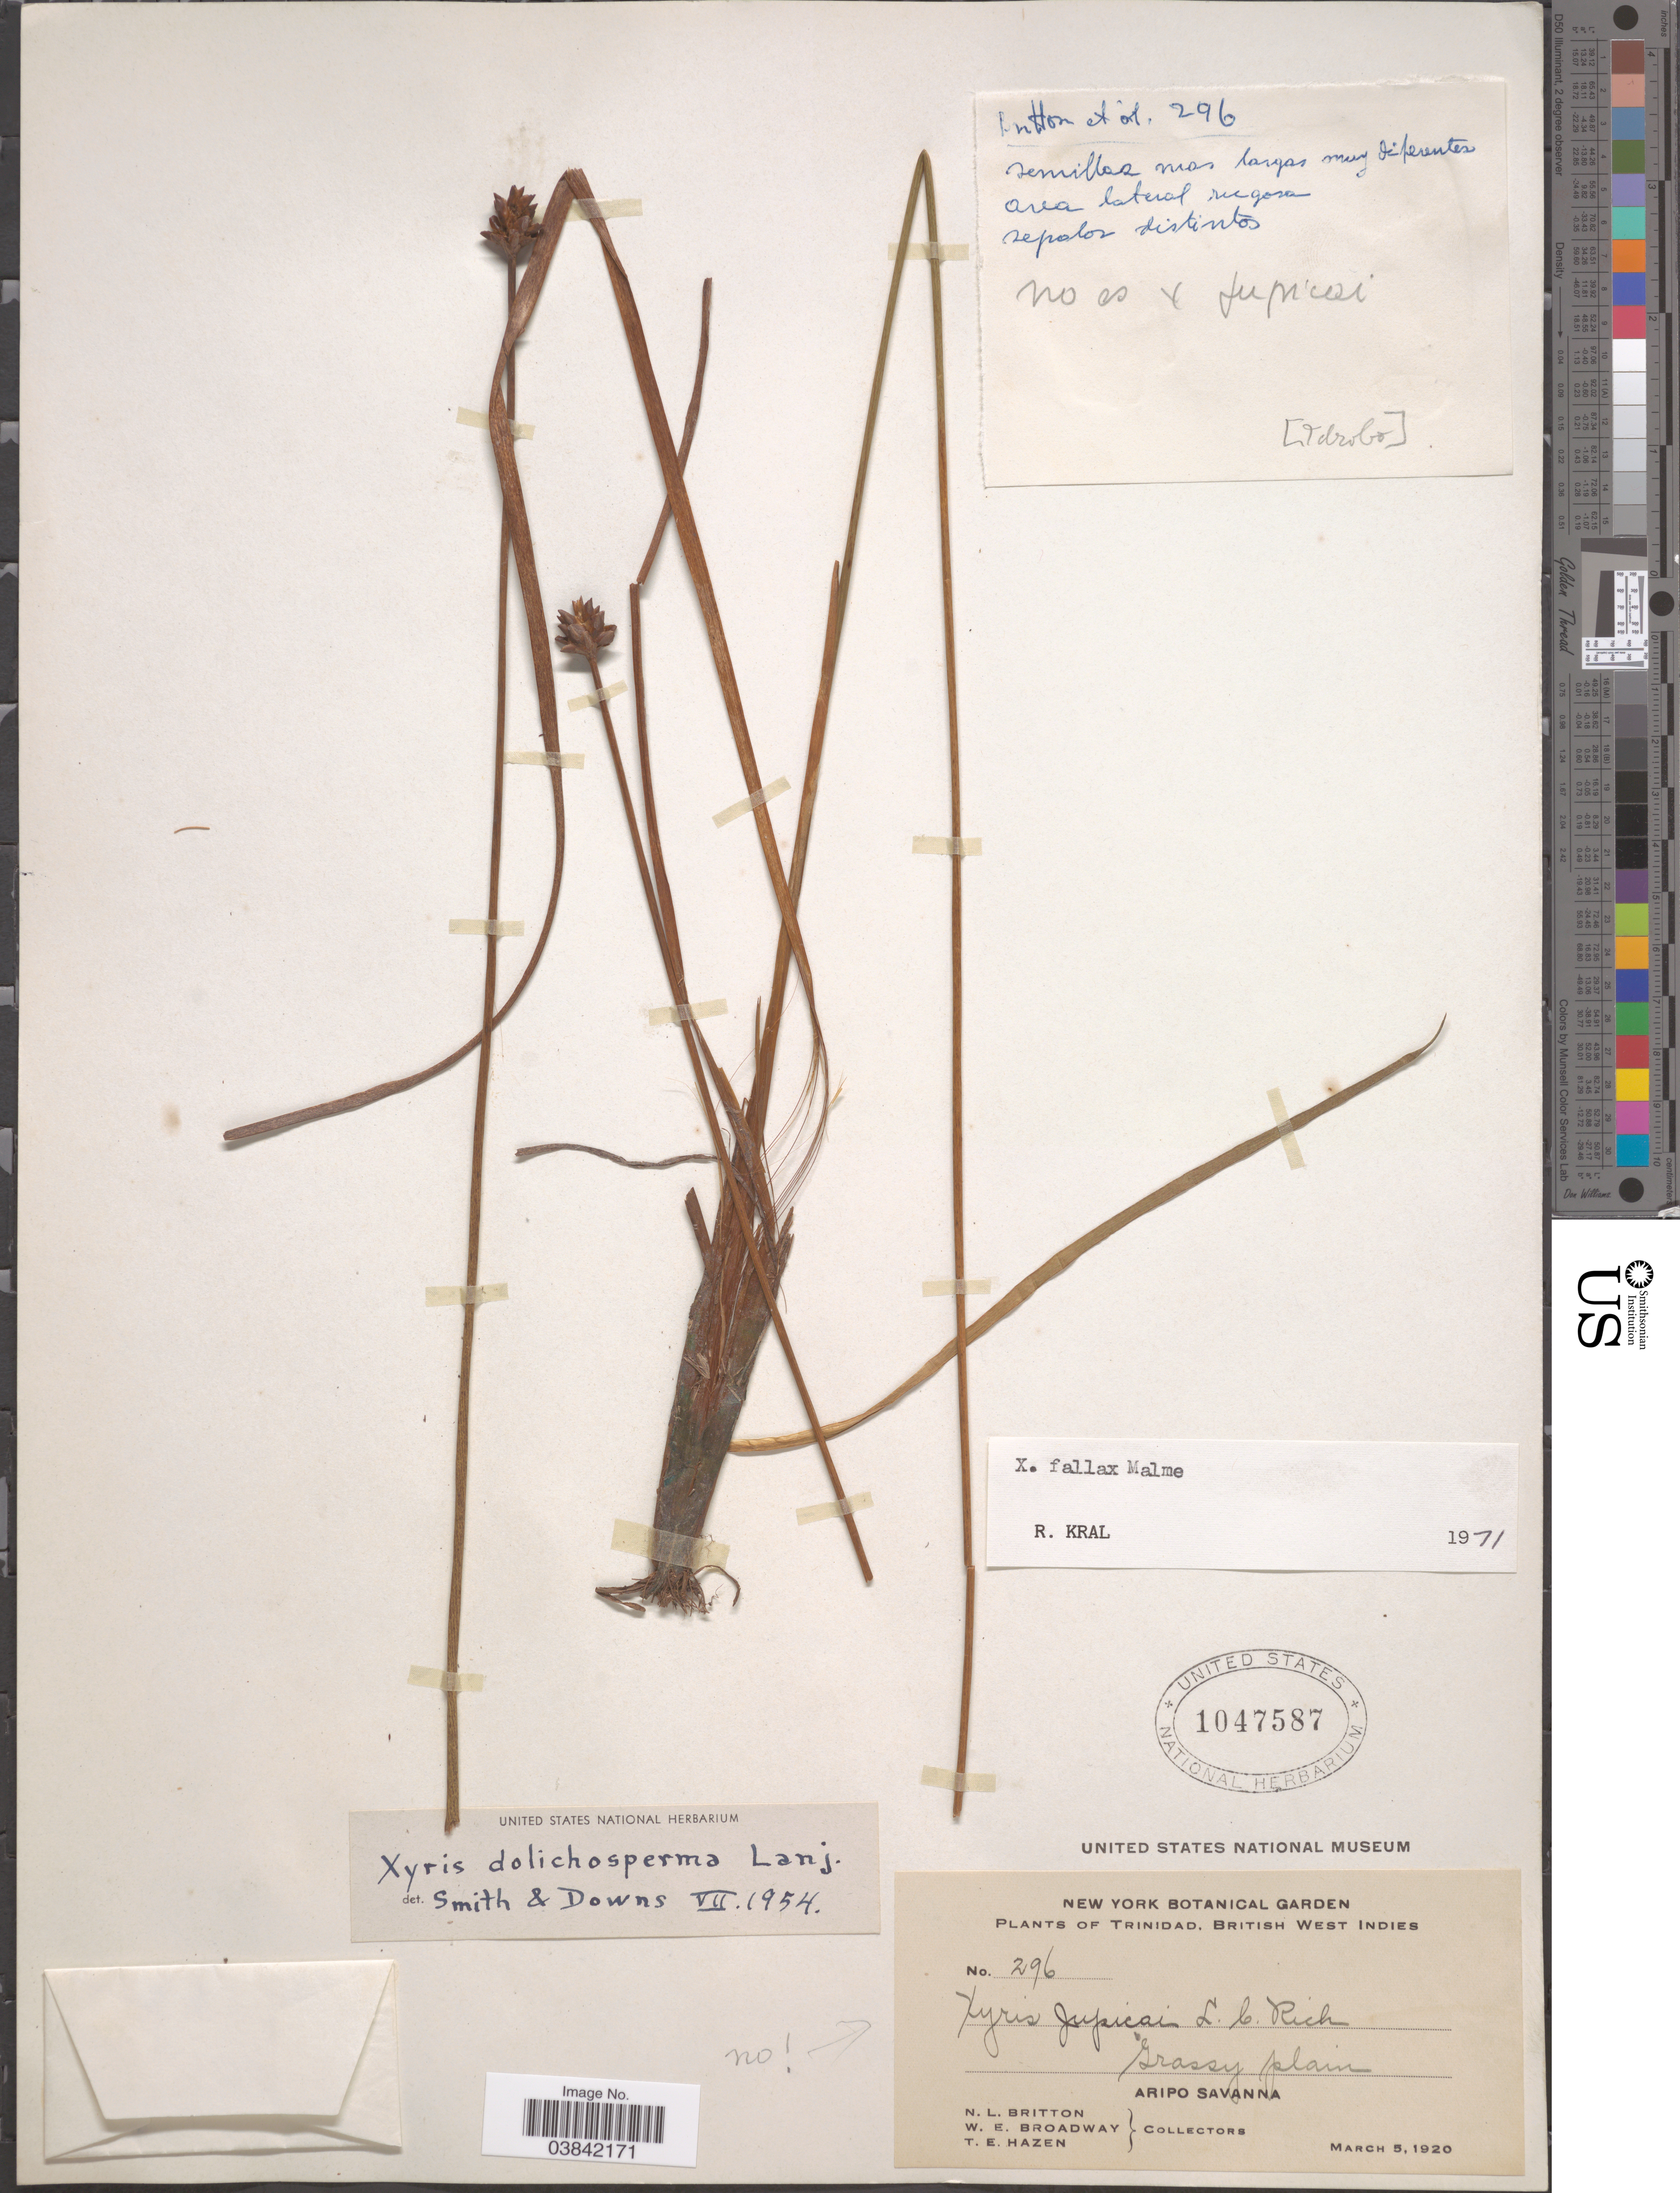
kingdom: Plantae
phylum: Tracheophyta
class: Liliopsida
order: Poales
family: Xyridaceae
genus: Xyris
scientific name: Xyris fallax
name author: Malme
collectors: N. Britton, W. E. Broadway & T. E. Hazen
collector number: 296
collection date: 1920-03-05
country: Trinidad and Tobago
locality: Trinidad, British West Indies. Aripo Savanna.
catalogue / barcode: US 1047587